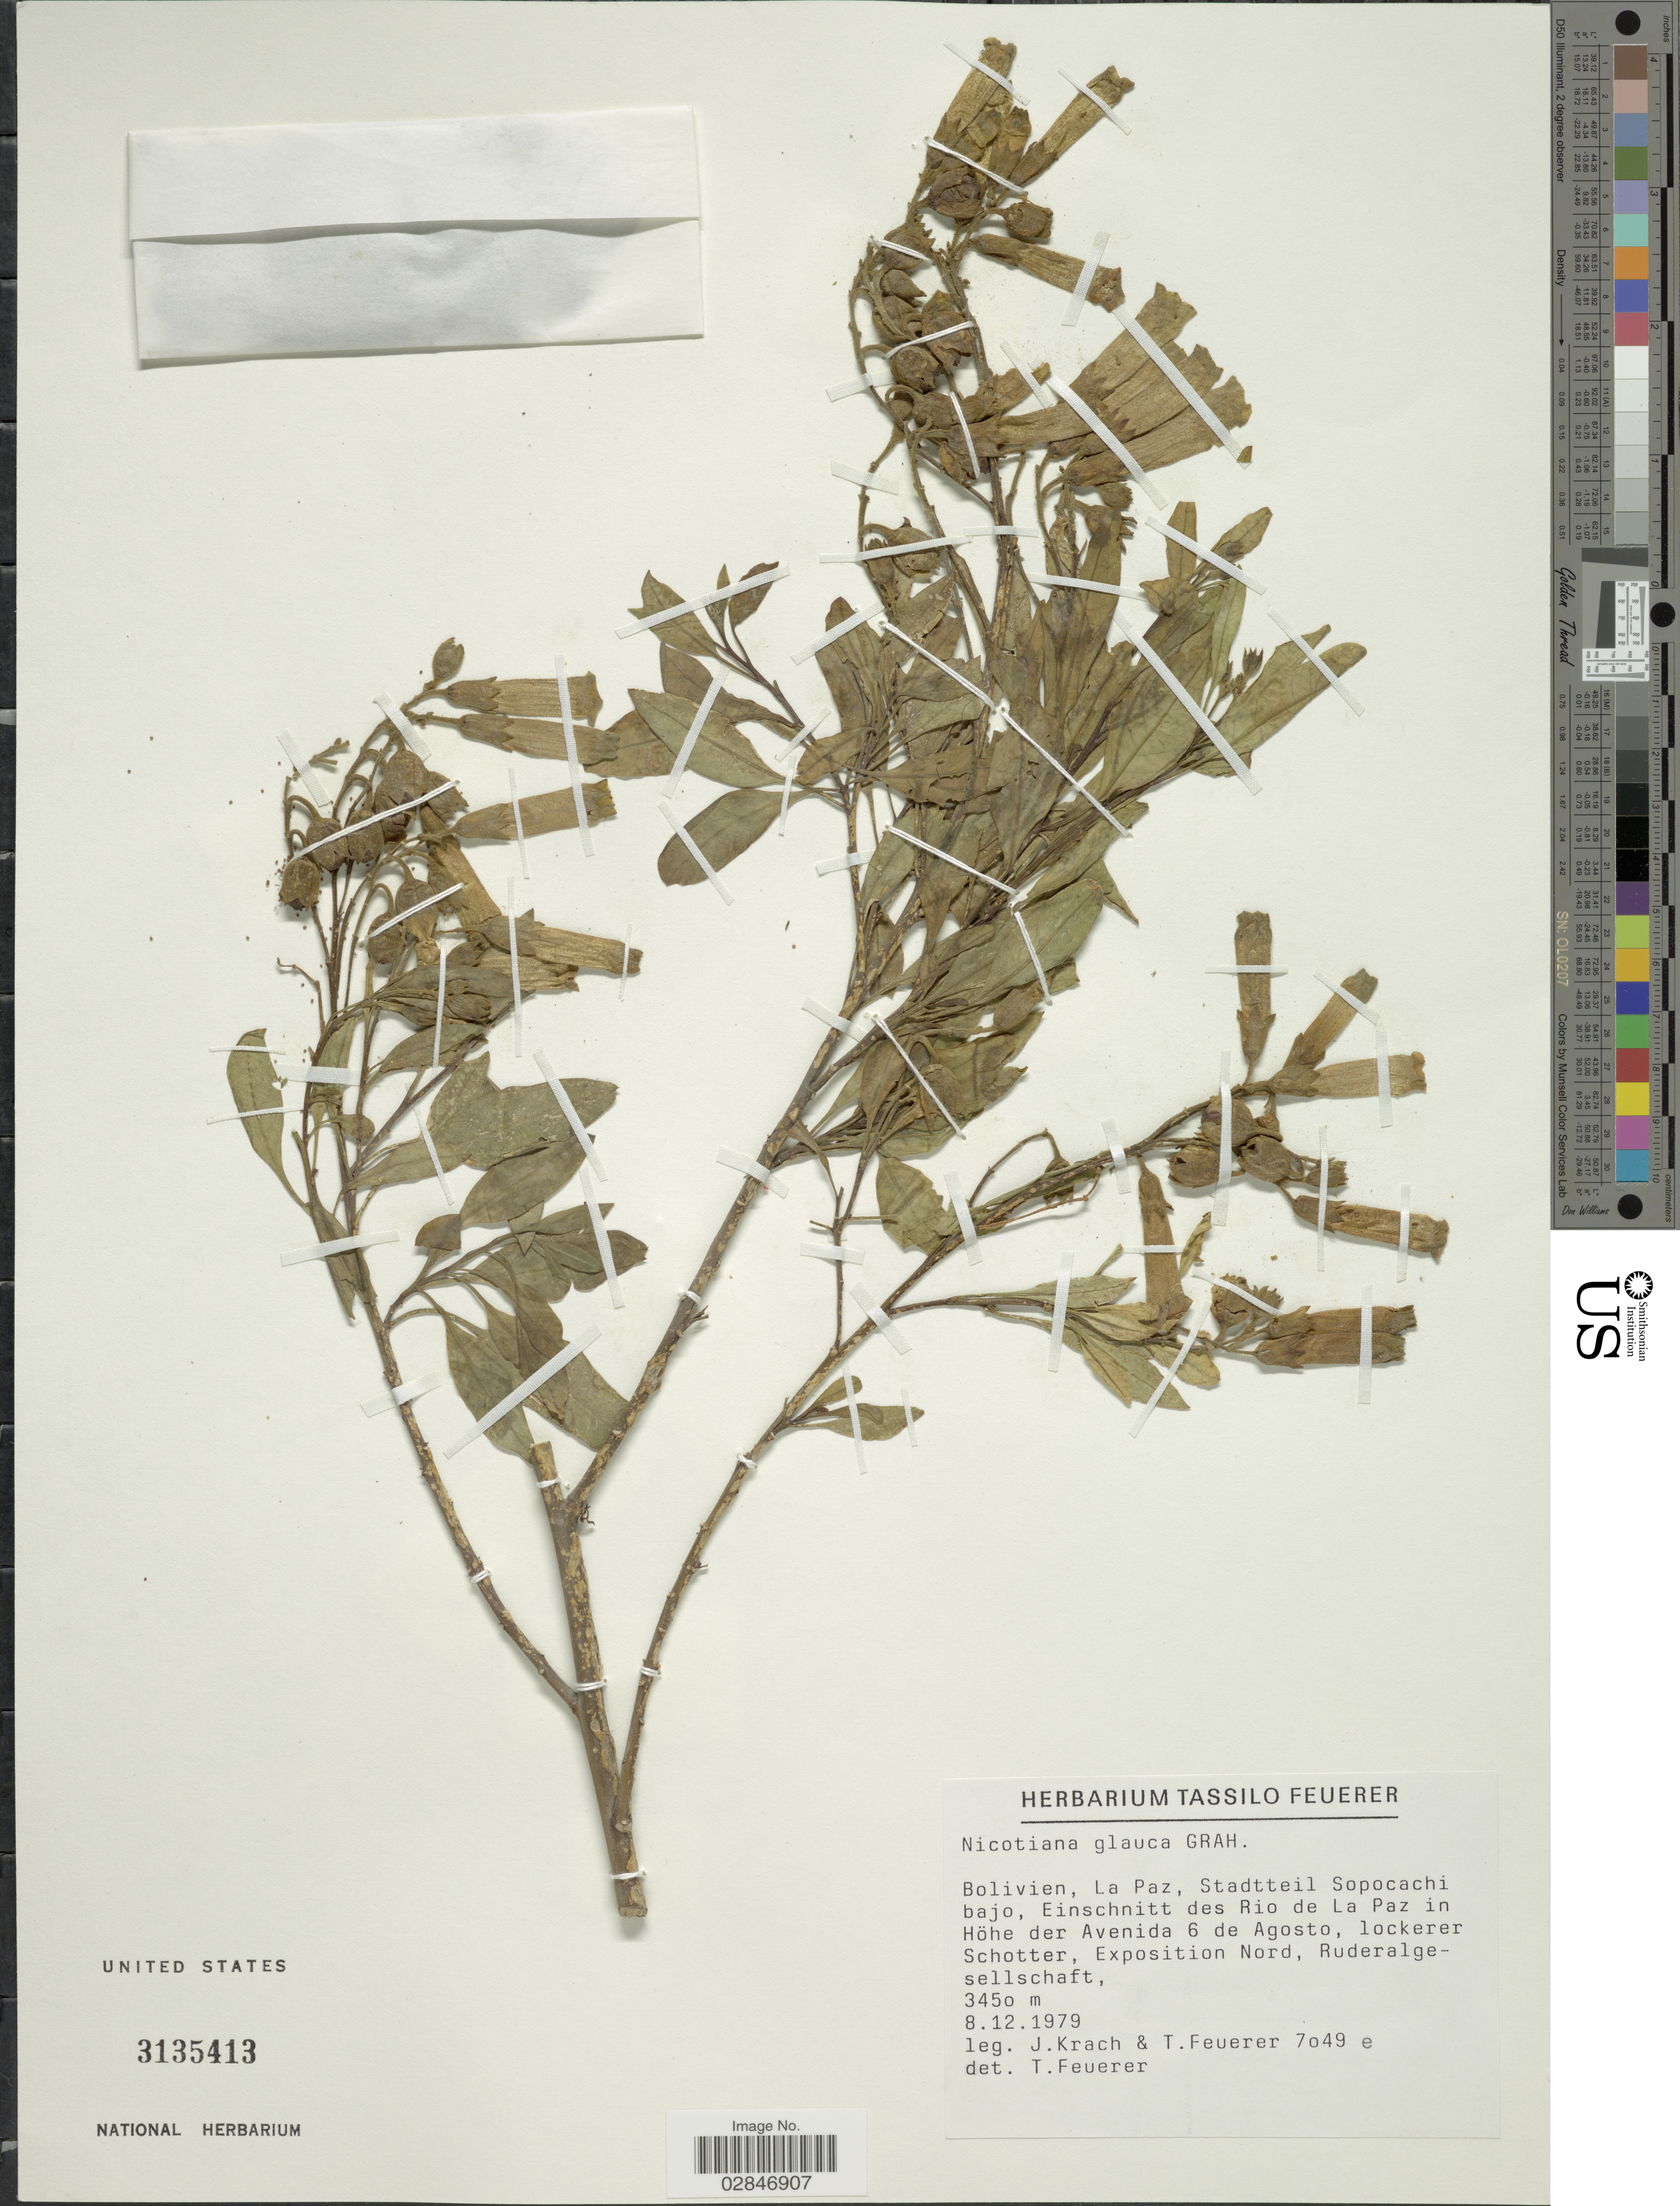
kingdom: Plantae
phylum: Tracheophyta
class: Magnoliopsida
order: Solanales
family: Solanaceae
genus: Nicotiana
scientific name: Nicotiana glauca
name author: Graham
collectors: J. Krach & T. Feuerer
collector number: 7049e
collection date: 1979-12-08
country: Bolivia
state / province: La Paz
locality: Stadtteil Sopocachi bajo, Eischnitt des Rio de La Paz in Höhe der Avenida 6 de Agosto, lockerer Schotter, Exposition Nord, Ruderalgesellschaft.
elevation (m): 3450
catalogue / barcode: US 3135413